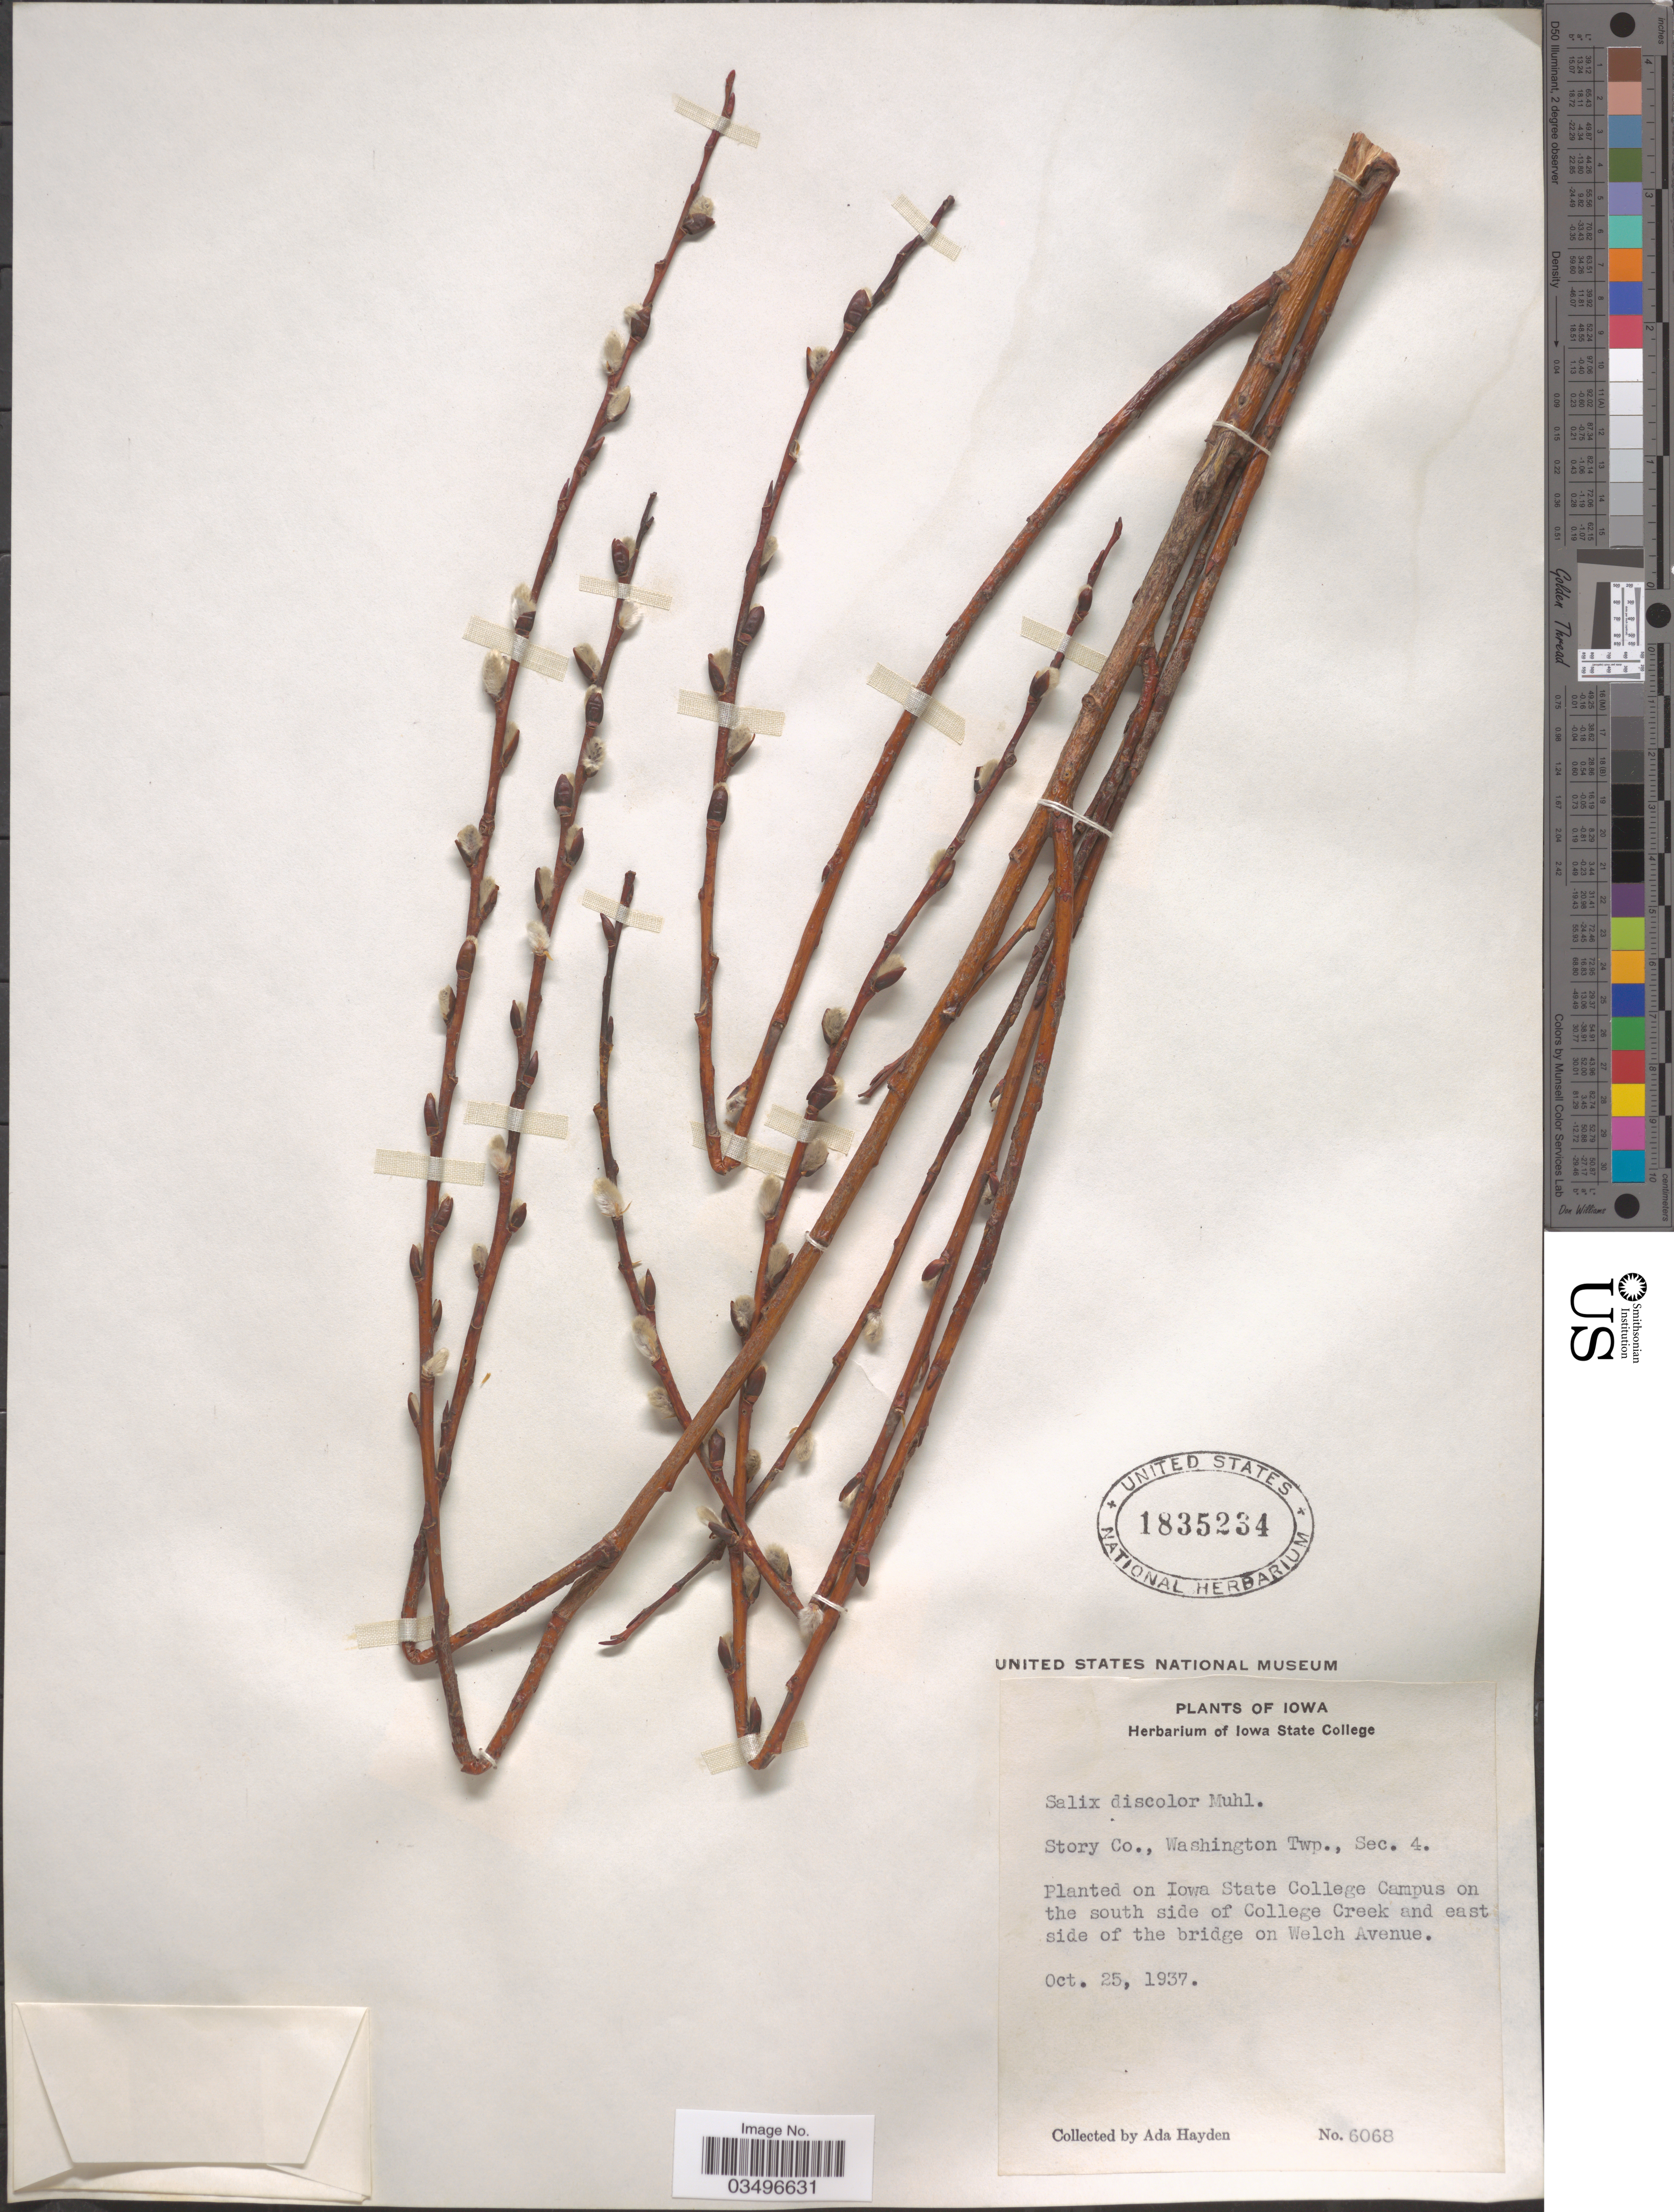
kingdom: Plantae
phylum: Tracheophyta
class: Magnoliopsida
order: Malpighiales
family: Salicaceae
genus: Salix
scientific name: Salix discolor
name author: Muhl.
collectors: Ada Hayden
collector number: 6068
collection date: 1937-10-25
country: United States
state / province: Iowa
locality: Story Co., Washington Twp., Sec. 4. Iowa State College Campus on the south side of College Creek and east side of the bridge on Welch Avenue.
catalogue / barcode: US 1835234